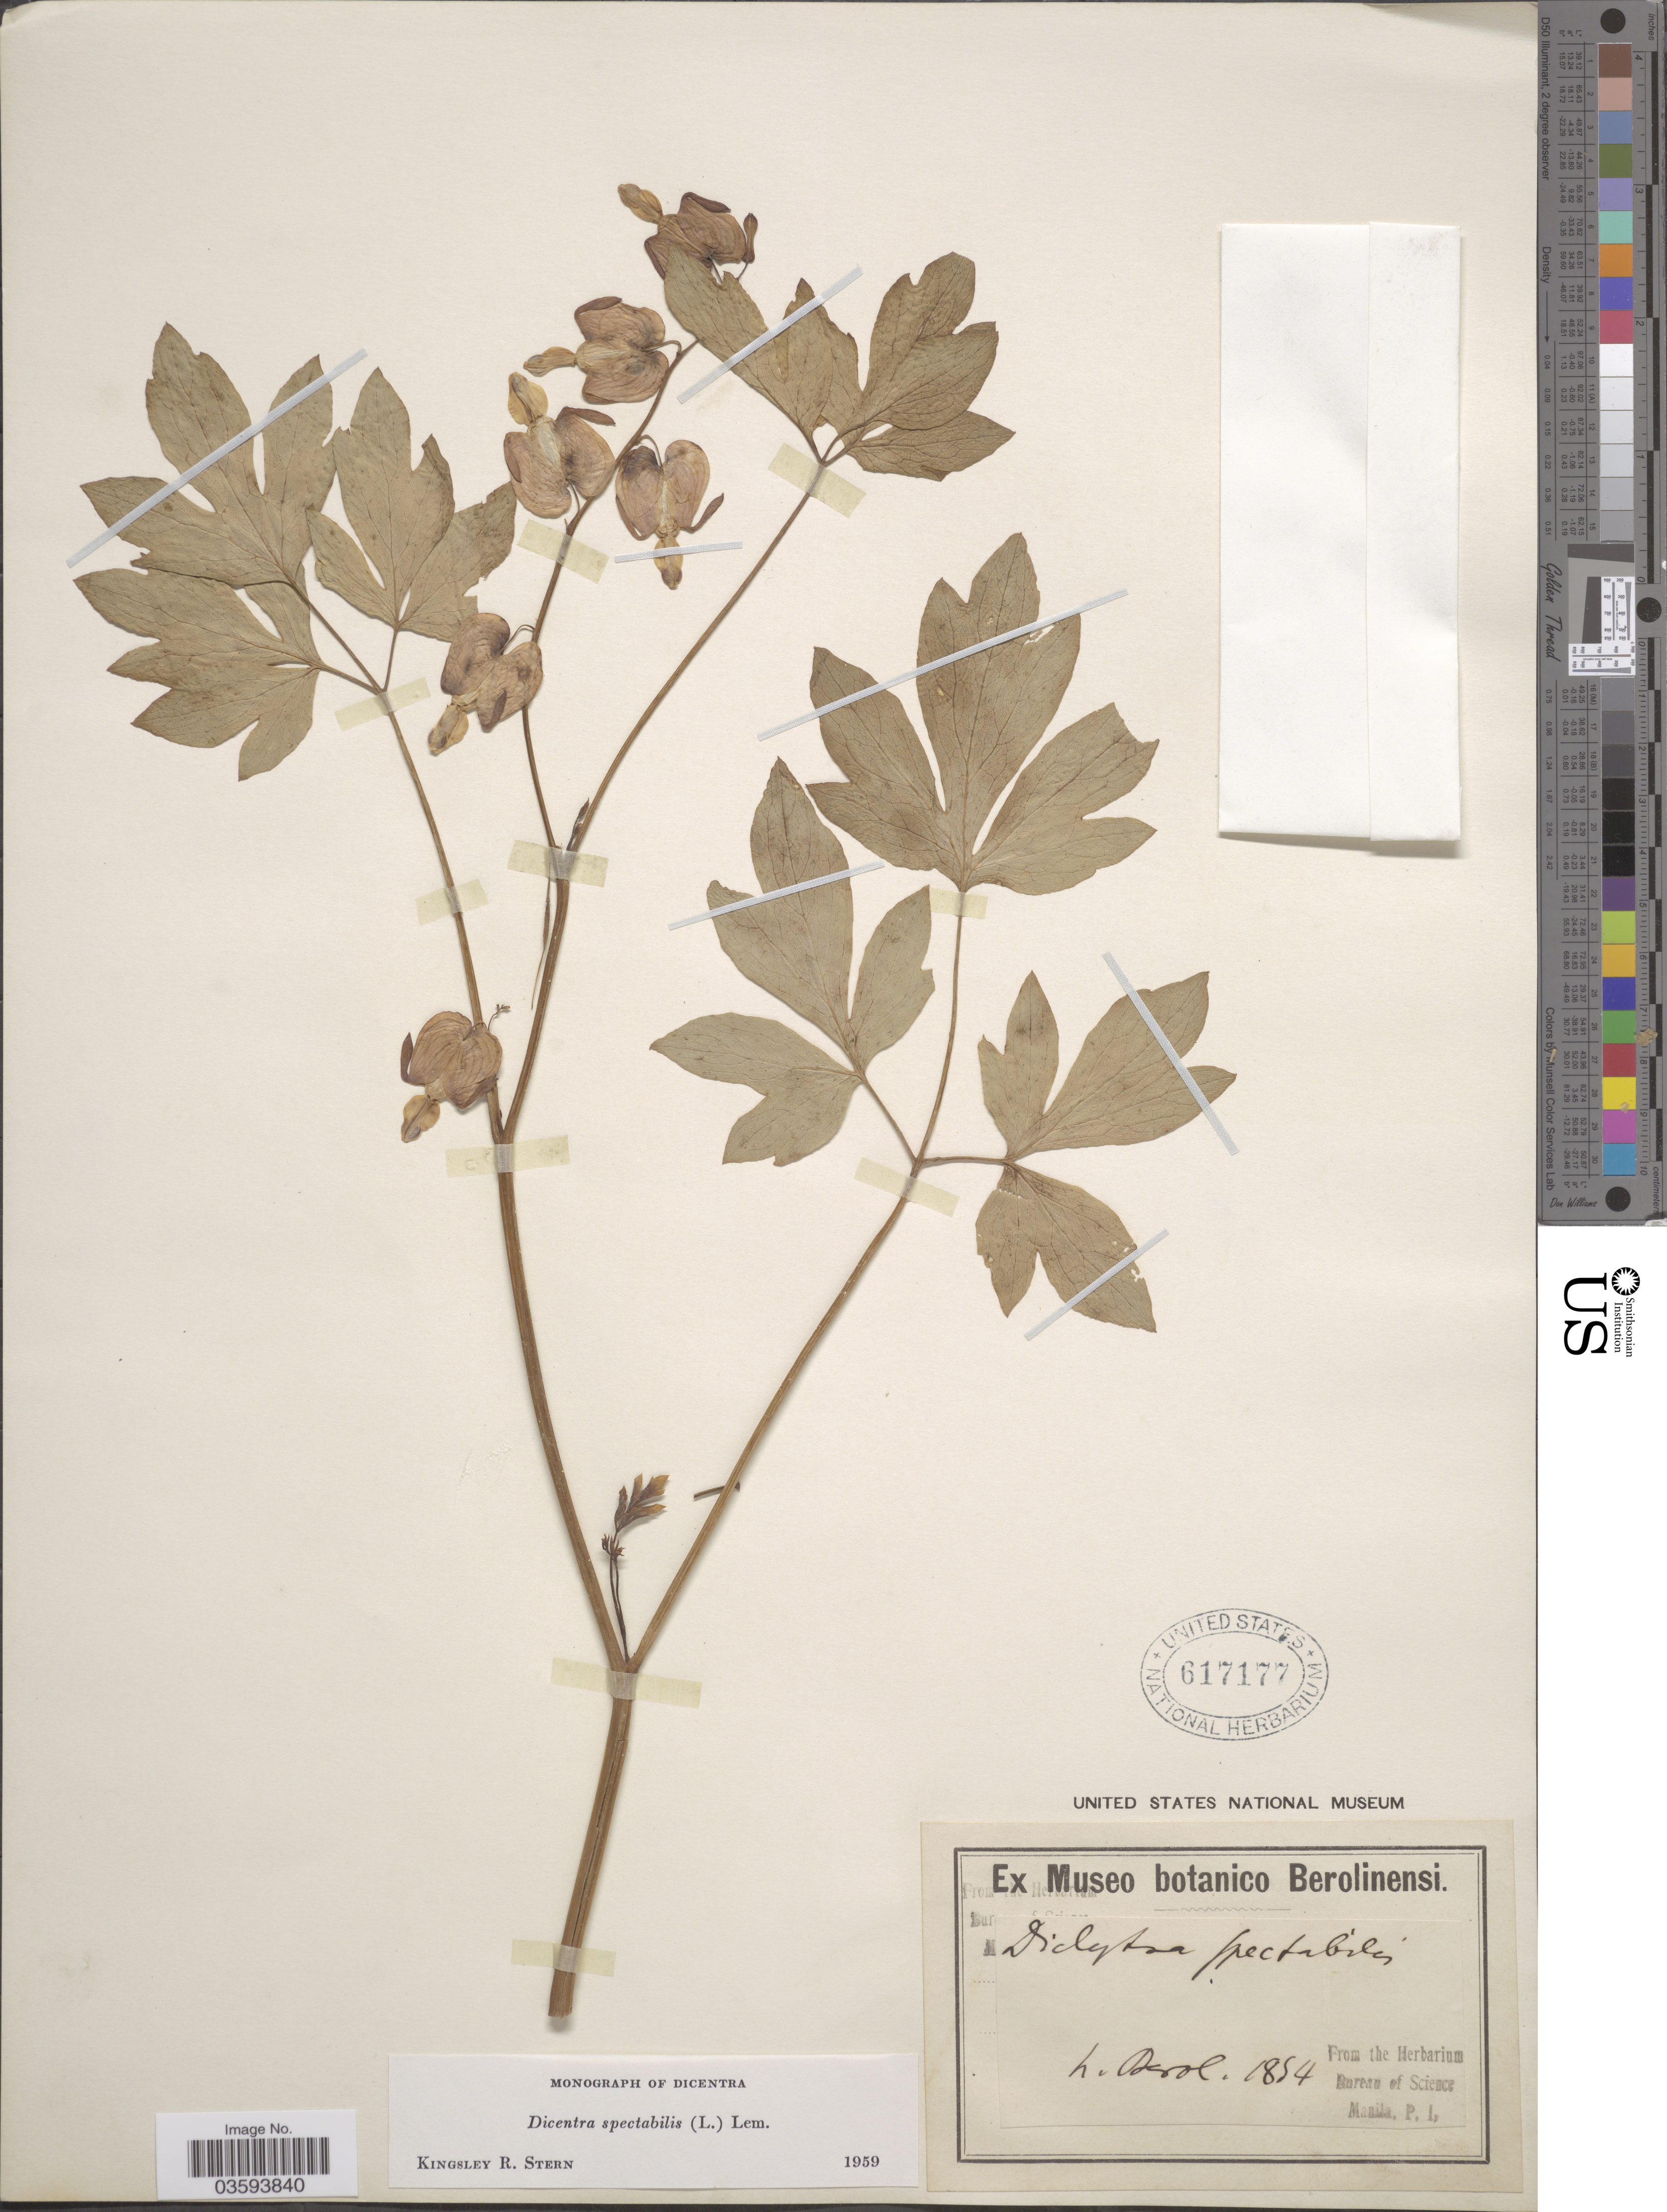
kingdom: Plantae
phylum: Tracheophyta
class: Magnoliopsida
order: Ranunculales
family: Papaveraceae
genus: Lamprocapnos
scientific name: Lamprocapnos spectabilis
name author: (L.) Fukuhara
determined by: Strong, M. T., (US), Smithsonian Institution - National Museum of Natural History (UNITED STATES)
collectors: ex Museo Botanico Berolinensi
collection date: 1854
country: Germany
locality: H. Berol.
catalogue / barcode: US 617177